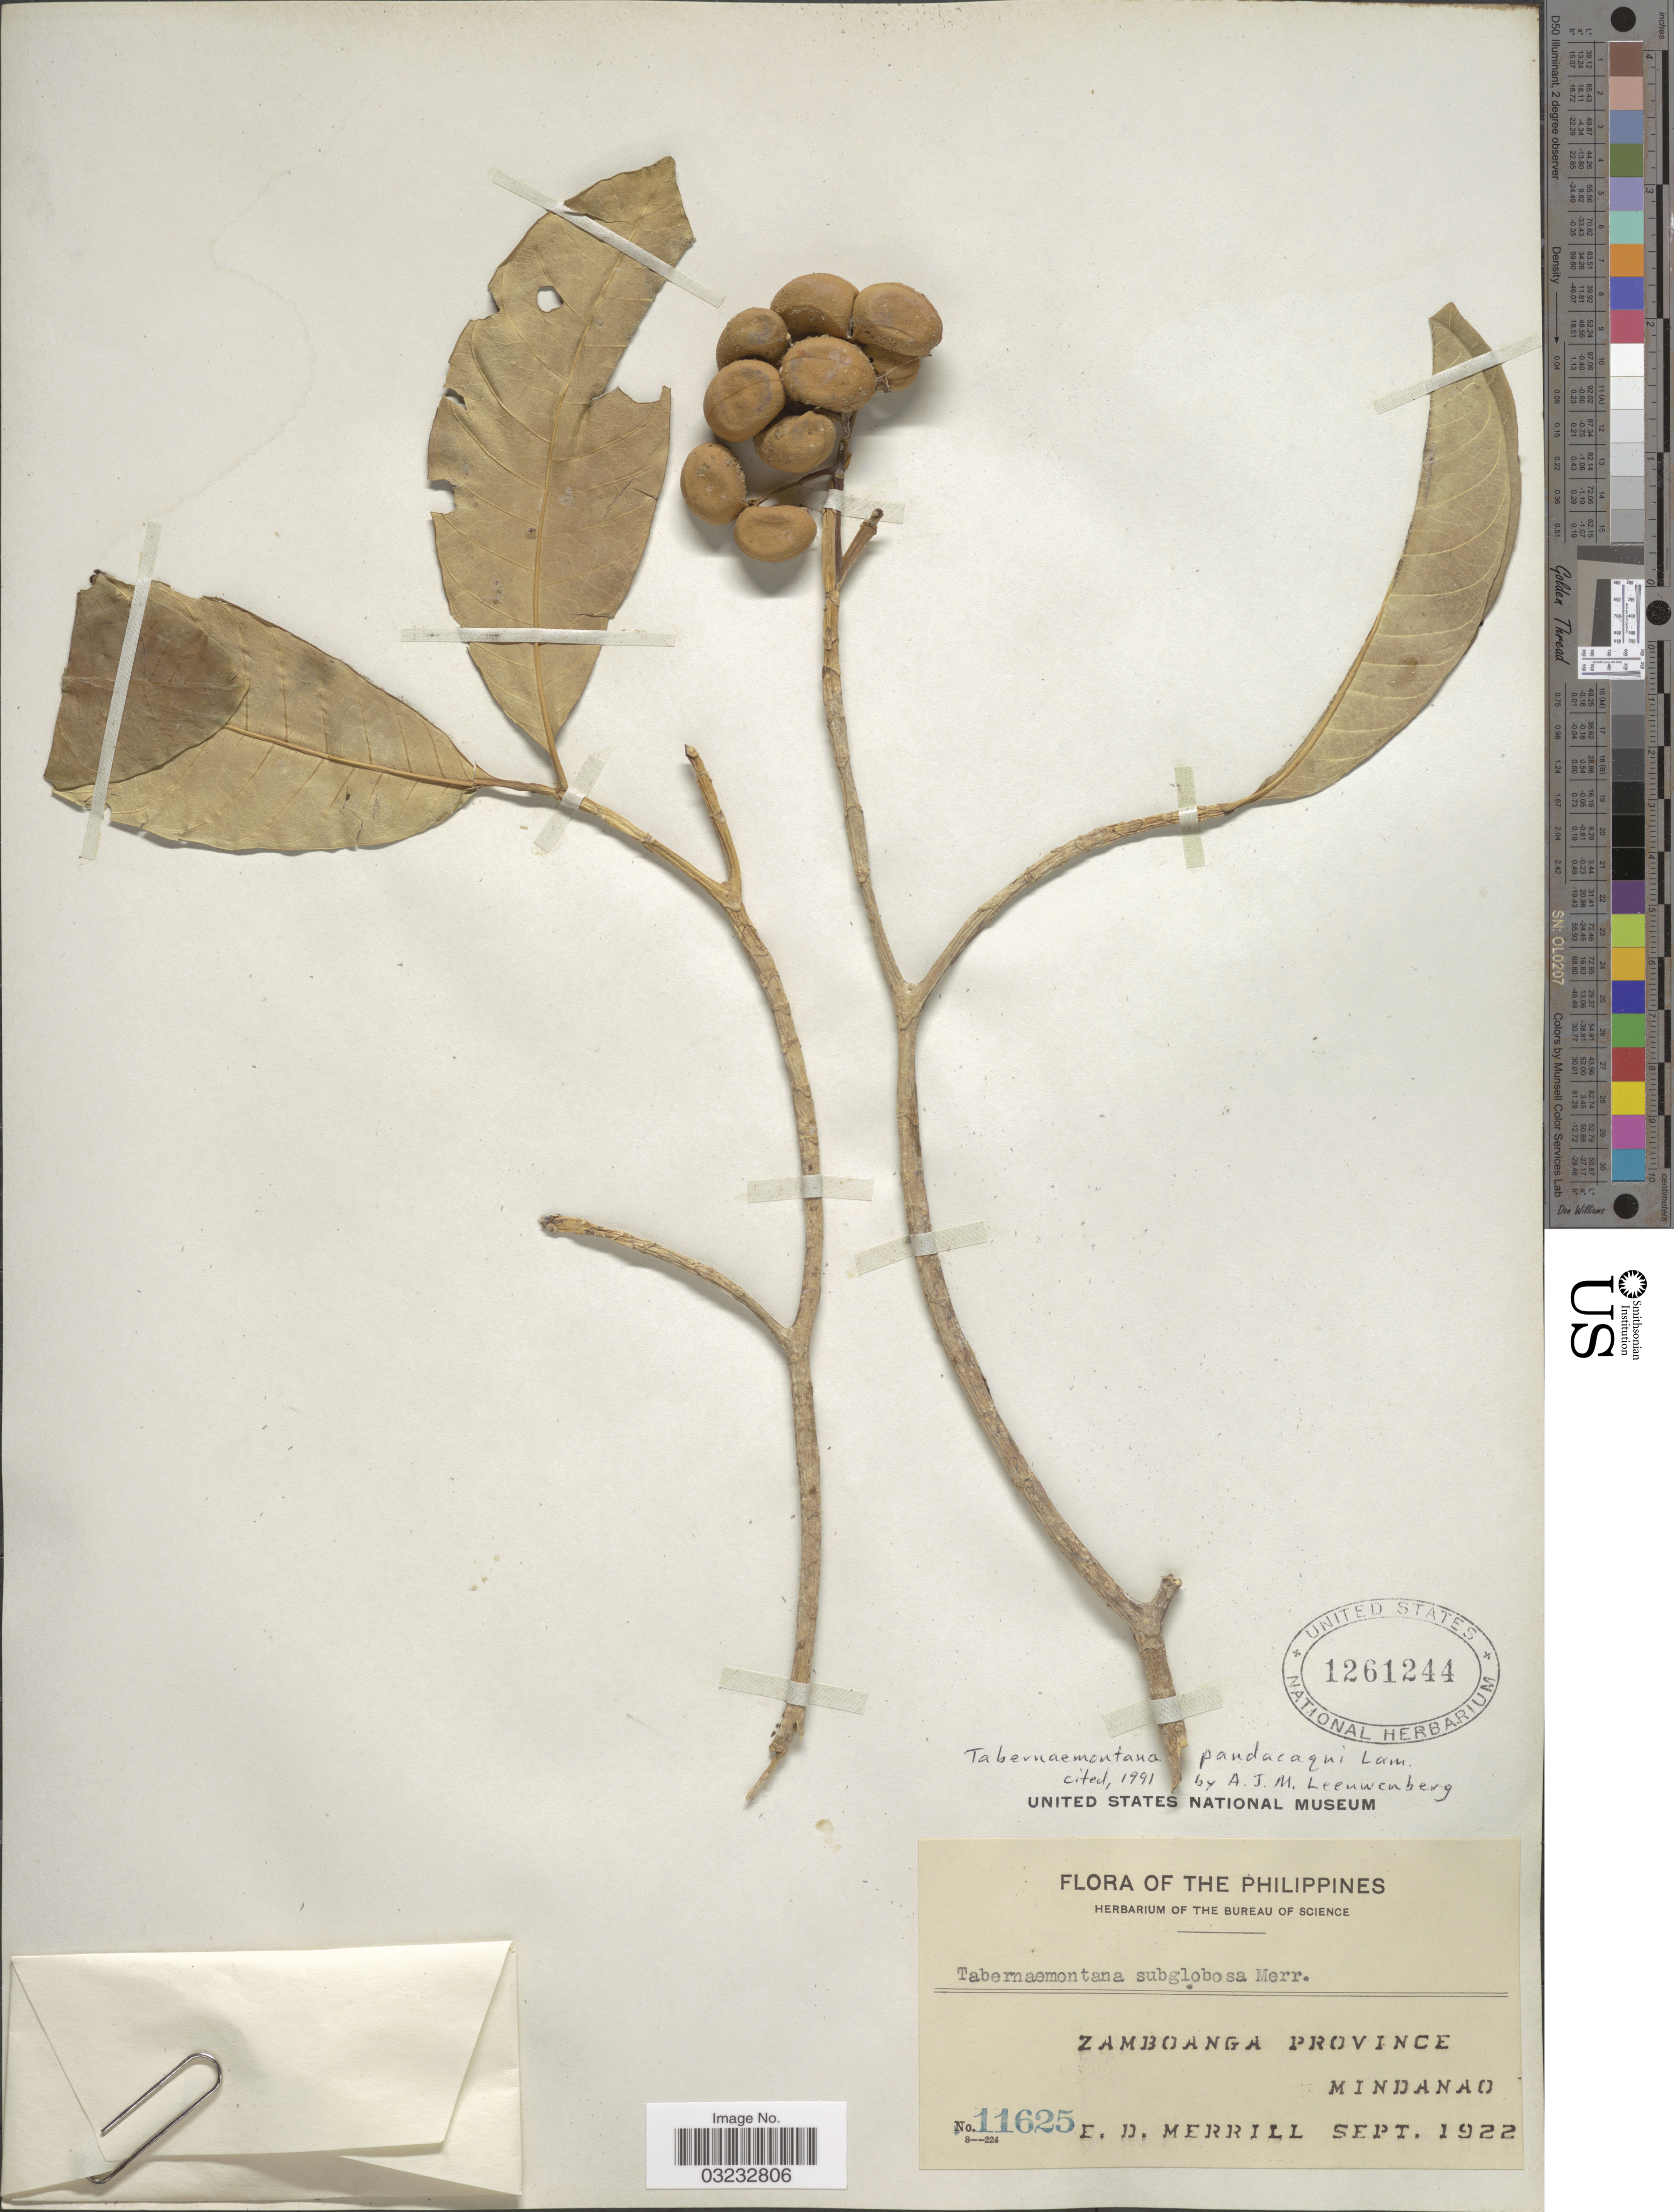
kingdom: Plantae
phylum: Tracheophyta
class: Magnoliopsida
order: Gentianales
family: Apocynaceae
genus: Tabernaemontana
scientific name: Tabernaemontana pandacaqui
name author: Poir.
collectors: E. D. Merrill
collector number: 11625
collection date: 1922-09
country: Philippines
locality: Zamboanga Province. Mindanao.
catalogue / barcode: US 1261244